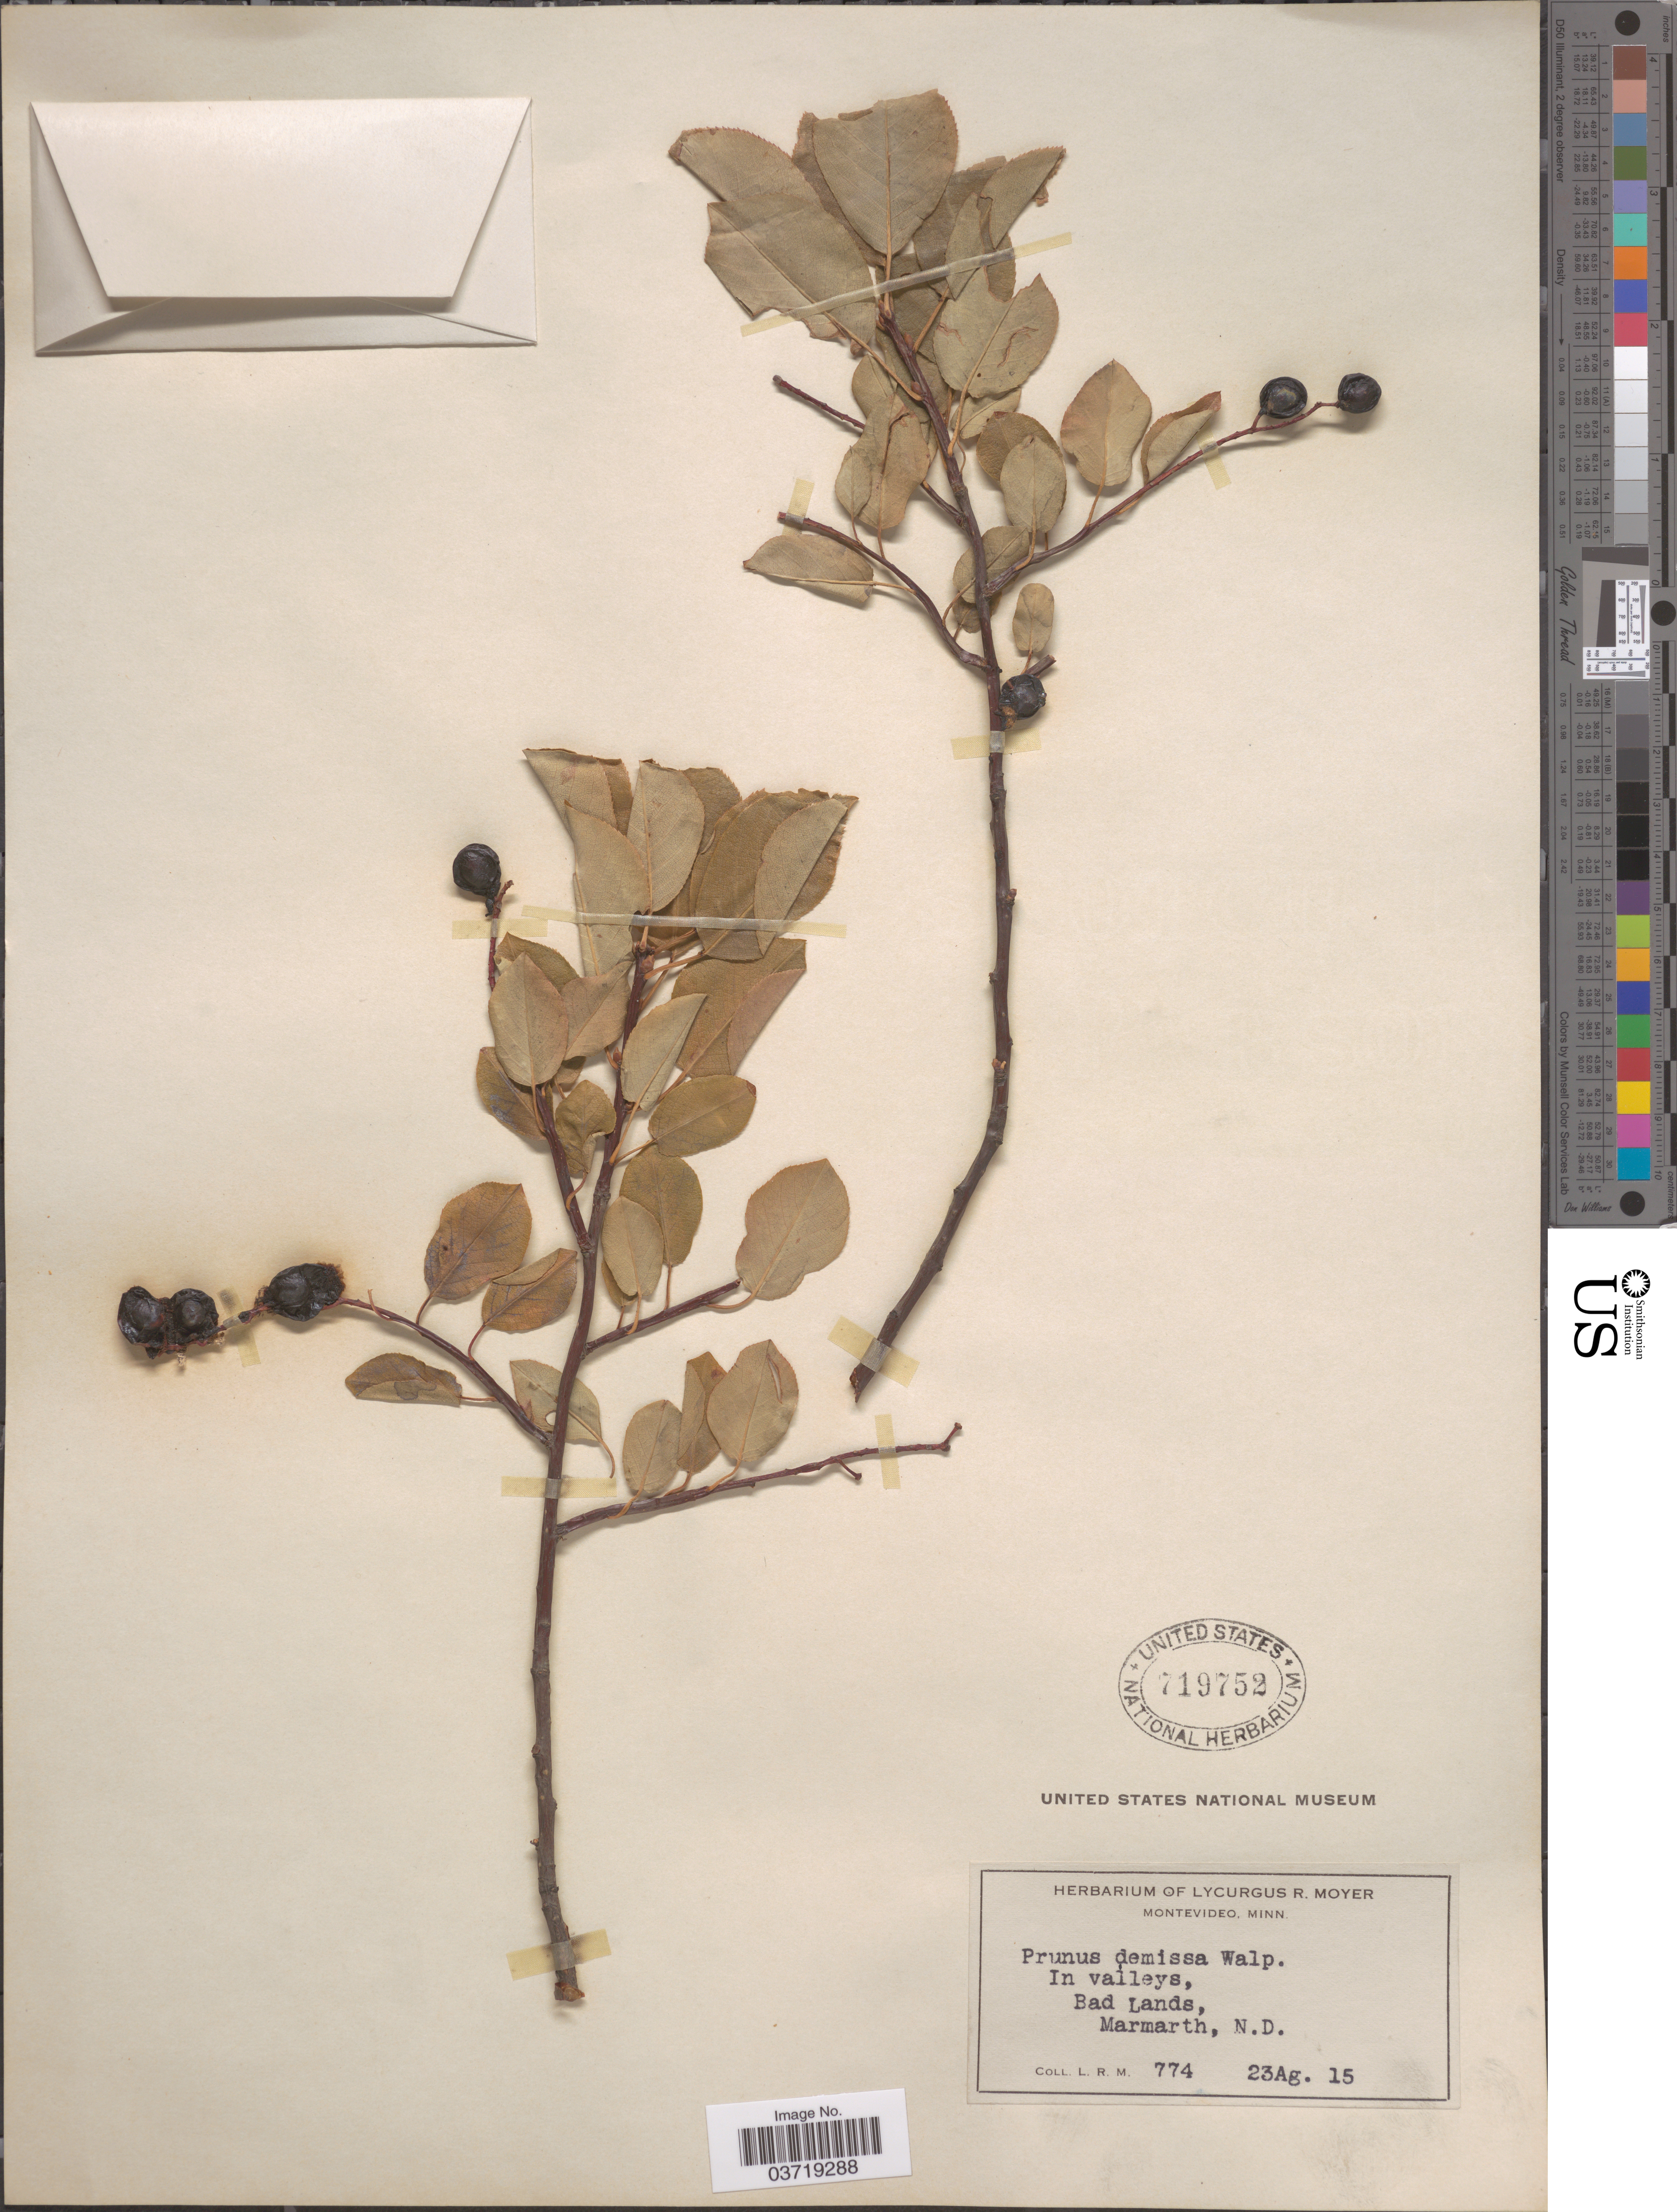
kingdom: Plantae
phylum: Tracheophyta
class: Magnoliopsida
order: Rosales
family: Rosaceae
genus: Prunus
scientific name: Prunus virginiana var. demissa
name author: (Nutt.) Torr.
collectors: L. Moyer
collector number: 774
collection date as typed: Transcribed d/m/y: 23/8/15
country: United States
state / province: North Dakota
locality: In valleys, Bad Lands, Marmarth.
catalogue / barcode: US 719752